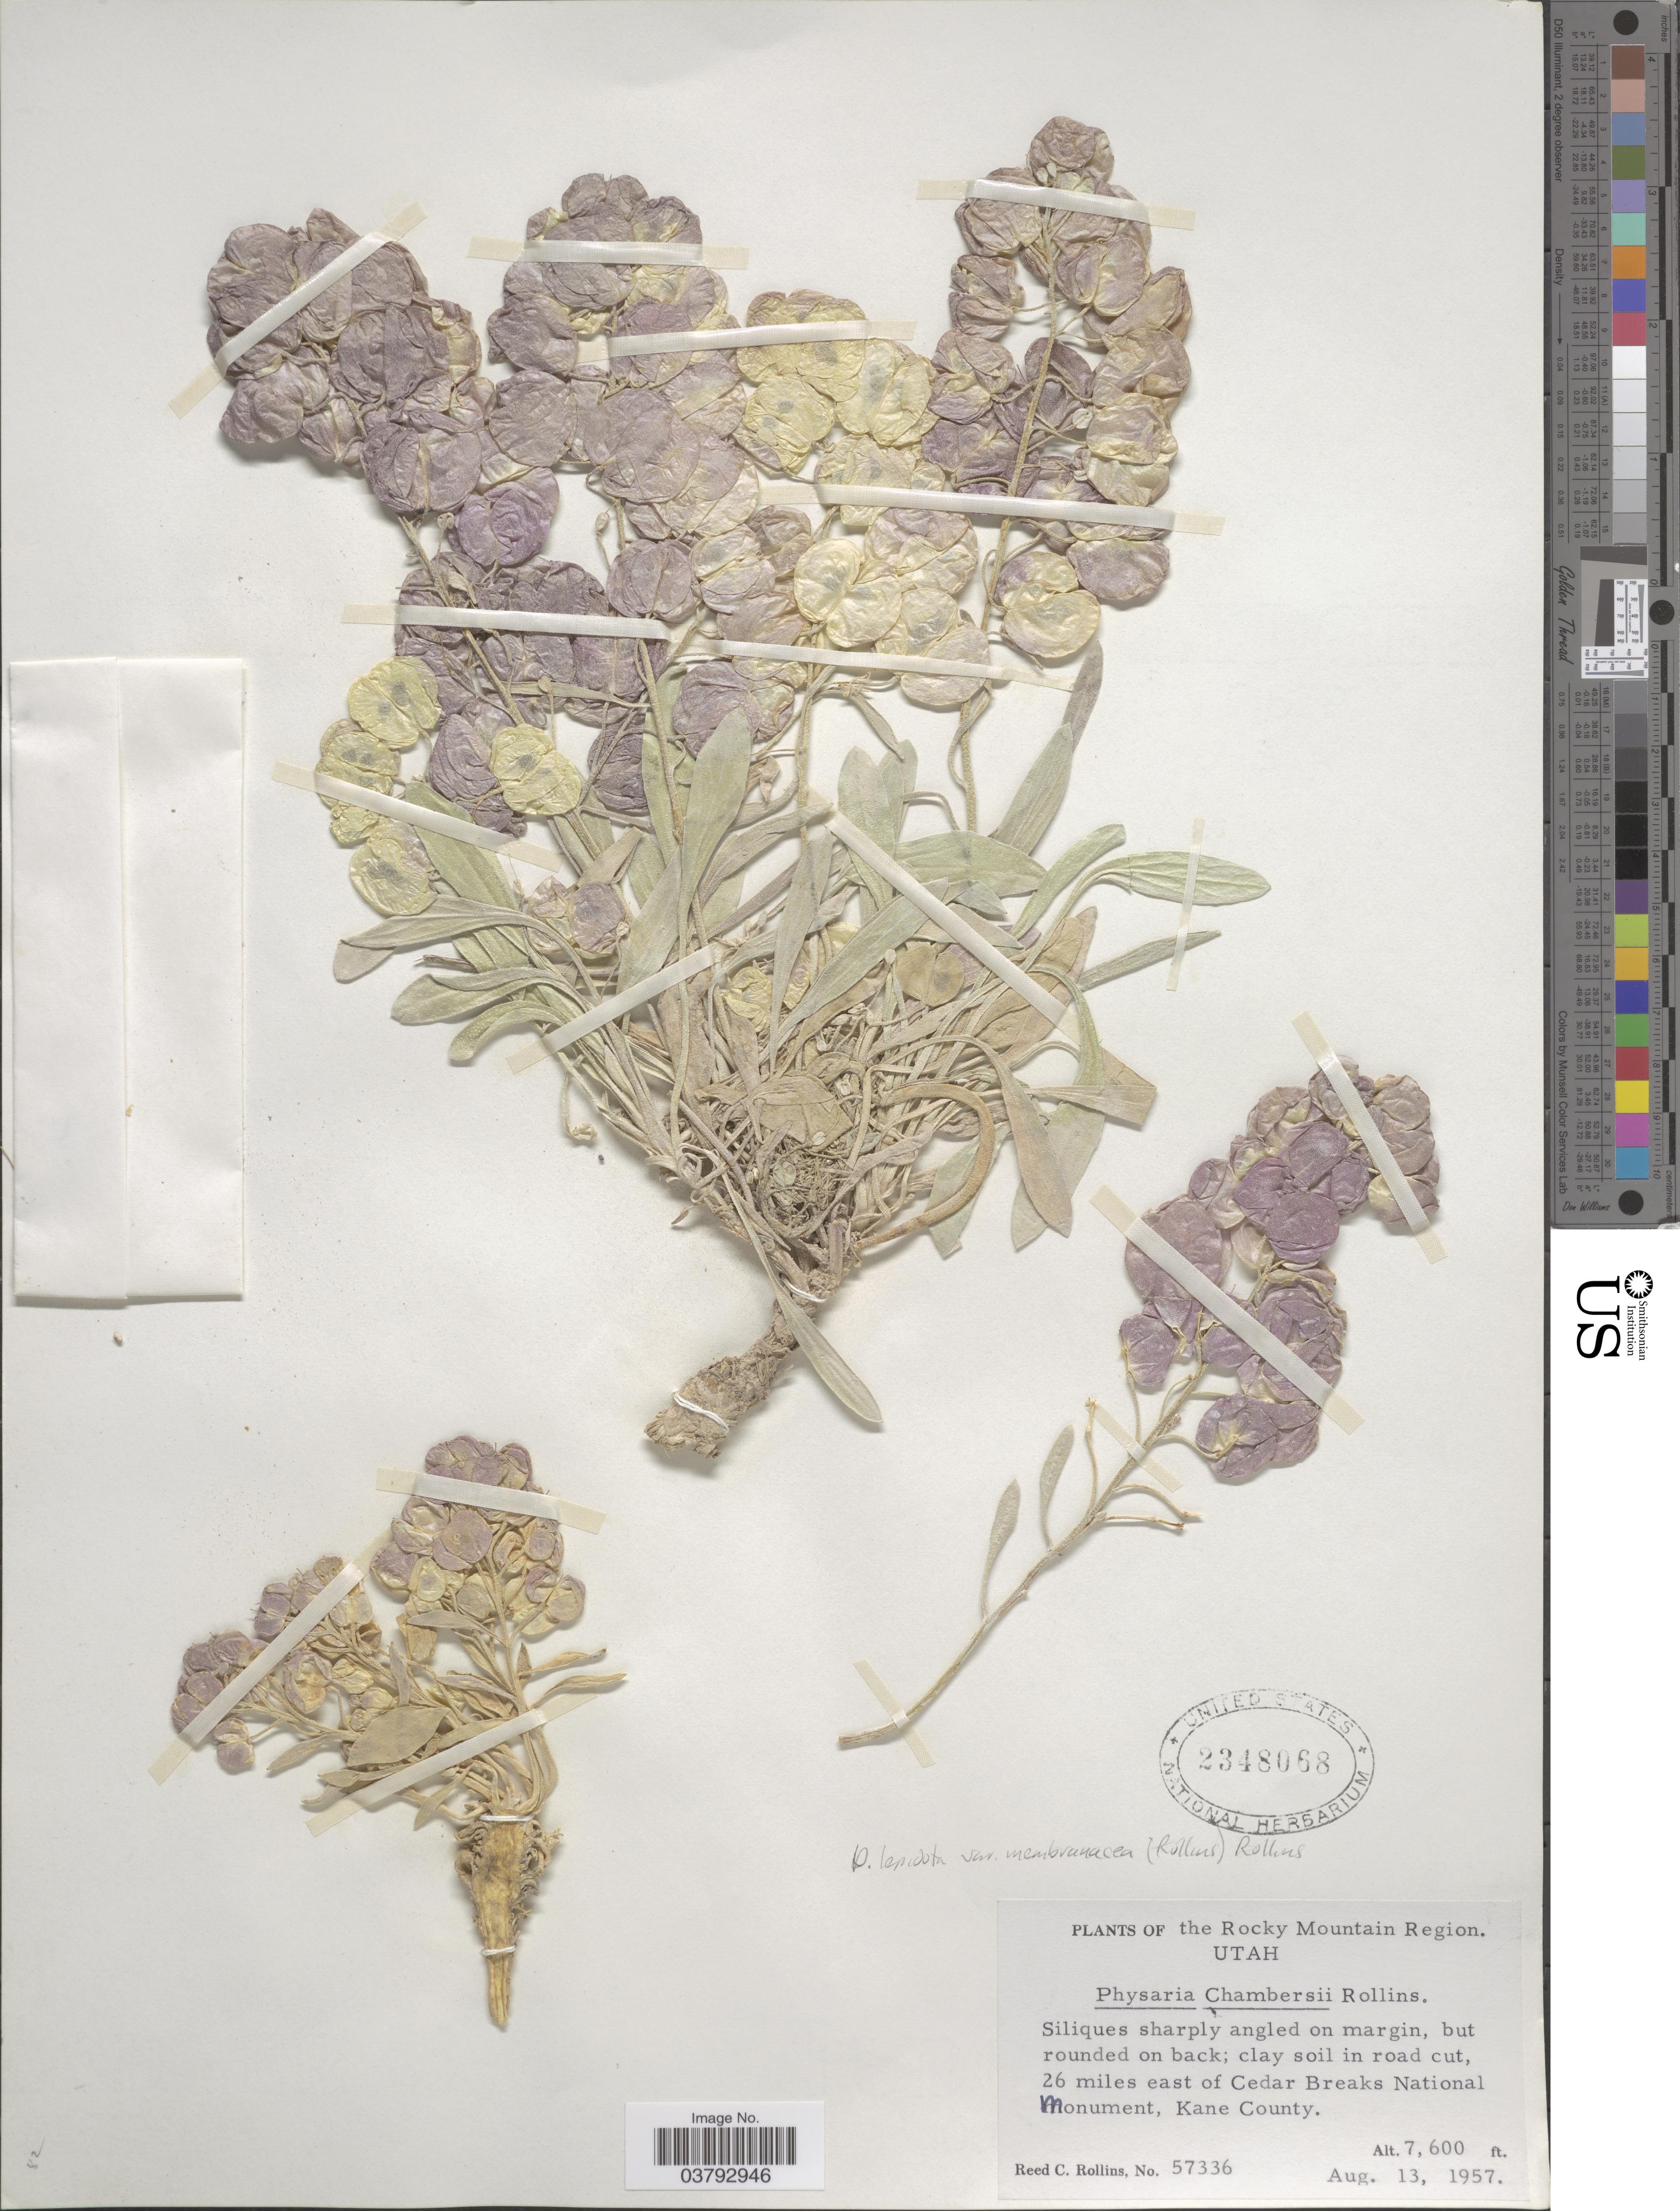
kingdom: Plantae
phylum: Tracheophyta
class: Magnoliopsida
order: Brassicales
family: Brassicaceae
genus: Physaria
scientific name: Physaria lepidota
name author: Rollins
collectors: R. C. Rollins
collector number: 57336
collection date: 1957-08-13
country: United States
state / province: Utah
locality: The Rocky Mountain Region. 26 miles east of Cedar Breaks National Monument, Kane County.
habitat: clay soil in road-cut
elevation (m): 2316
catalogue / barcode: US 2348068